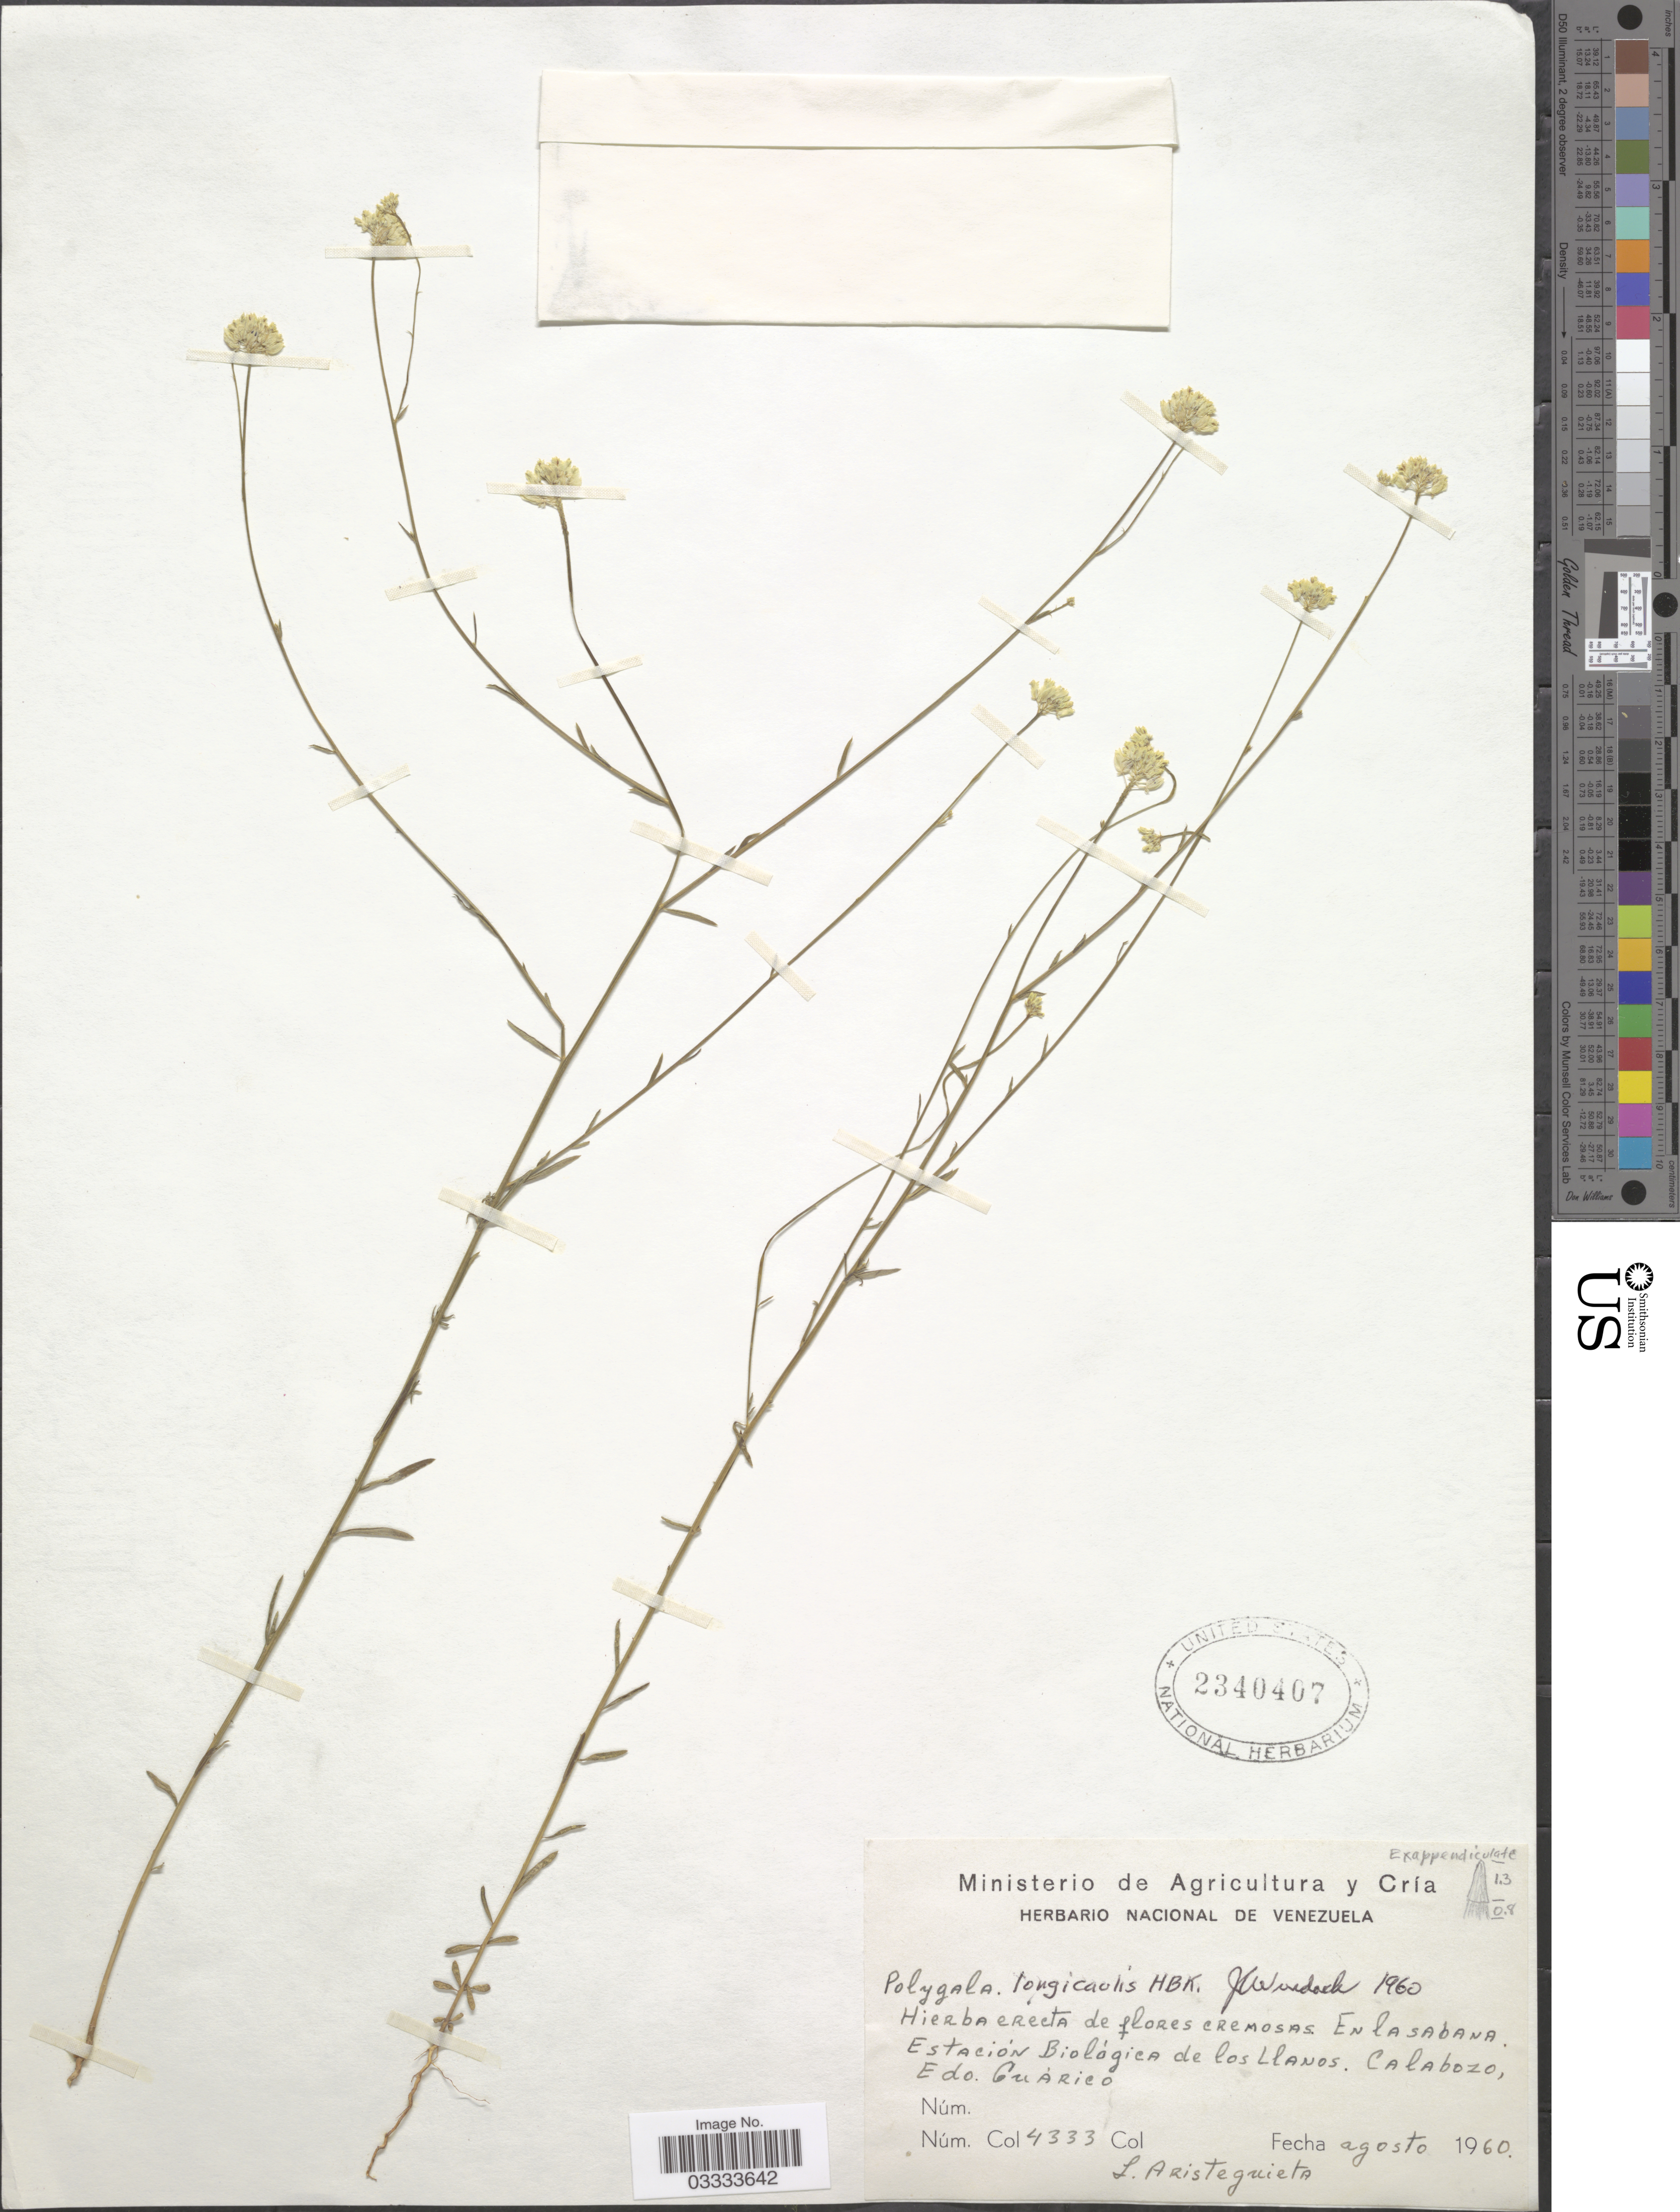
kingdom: Plantae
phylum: Tracheophyta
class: Magnoliopsida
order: Fabales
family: Polygalaceae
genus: Polygala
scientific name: Polygala longicaulis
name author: Kunth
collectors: L. Aristeguieta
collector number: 4333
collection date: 1960-08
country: Venezuela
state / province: Guárico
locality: Estación Biológica de los llanos. Calabozo.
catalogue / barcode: US 2340407